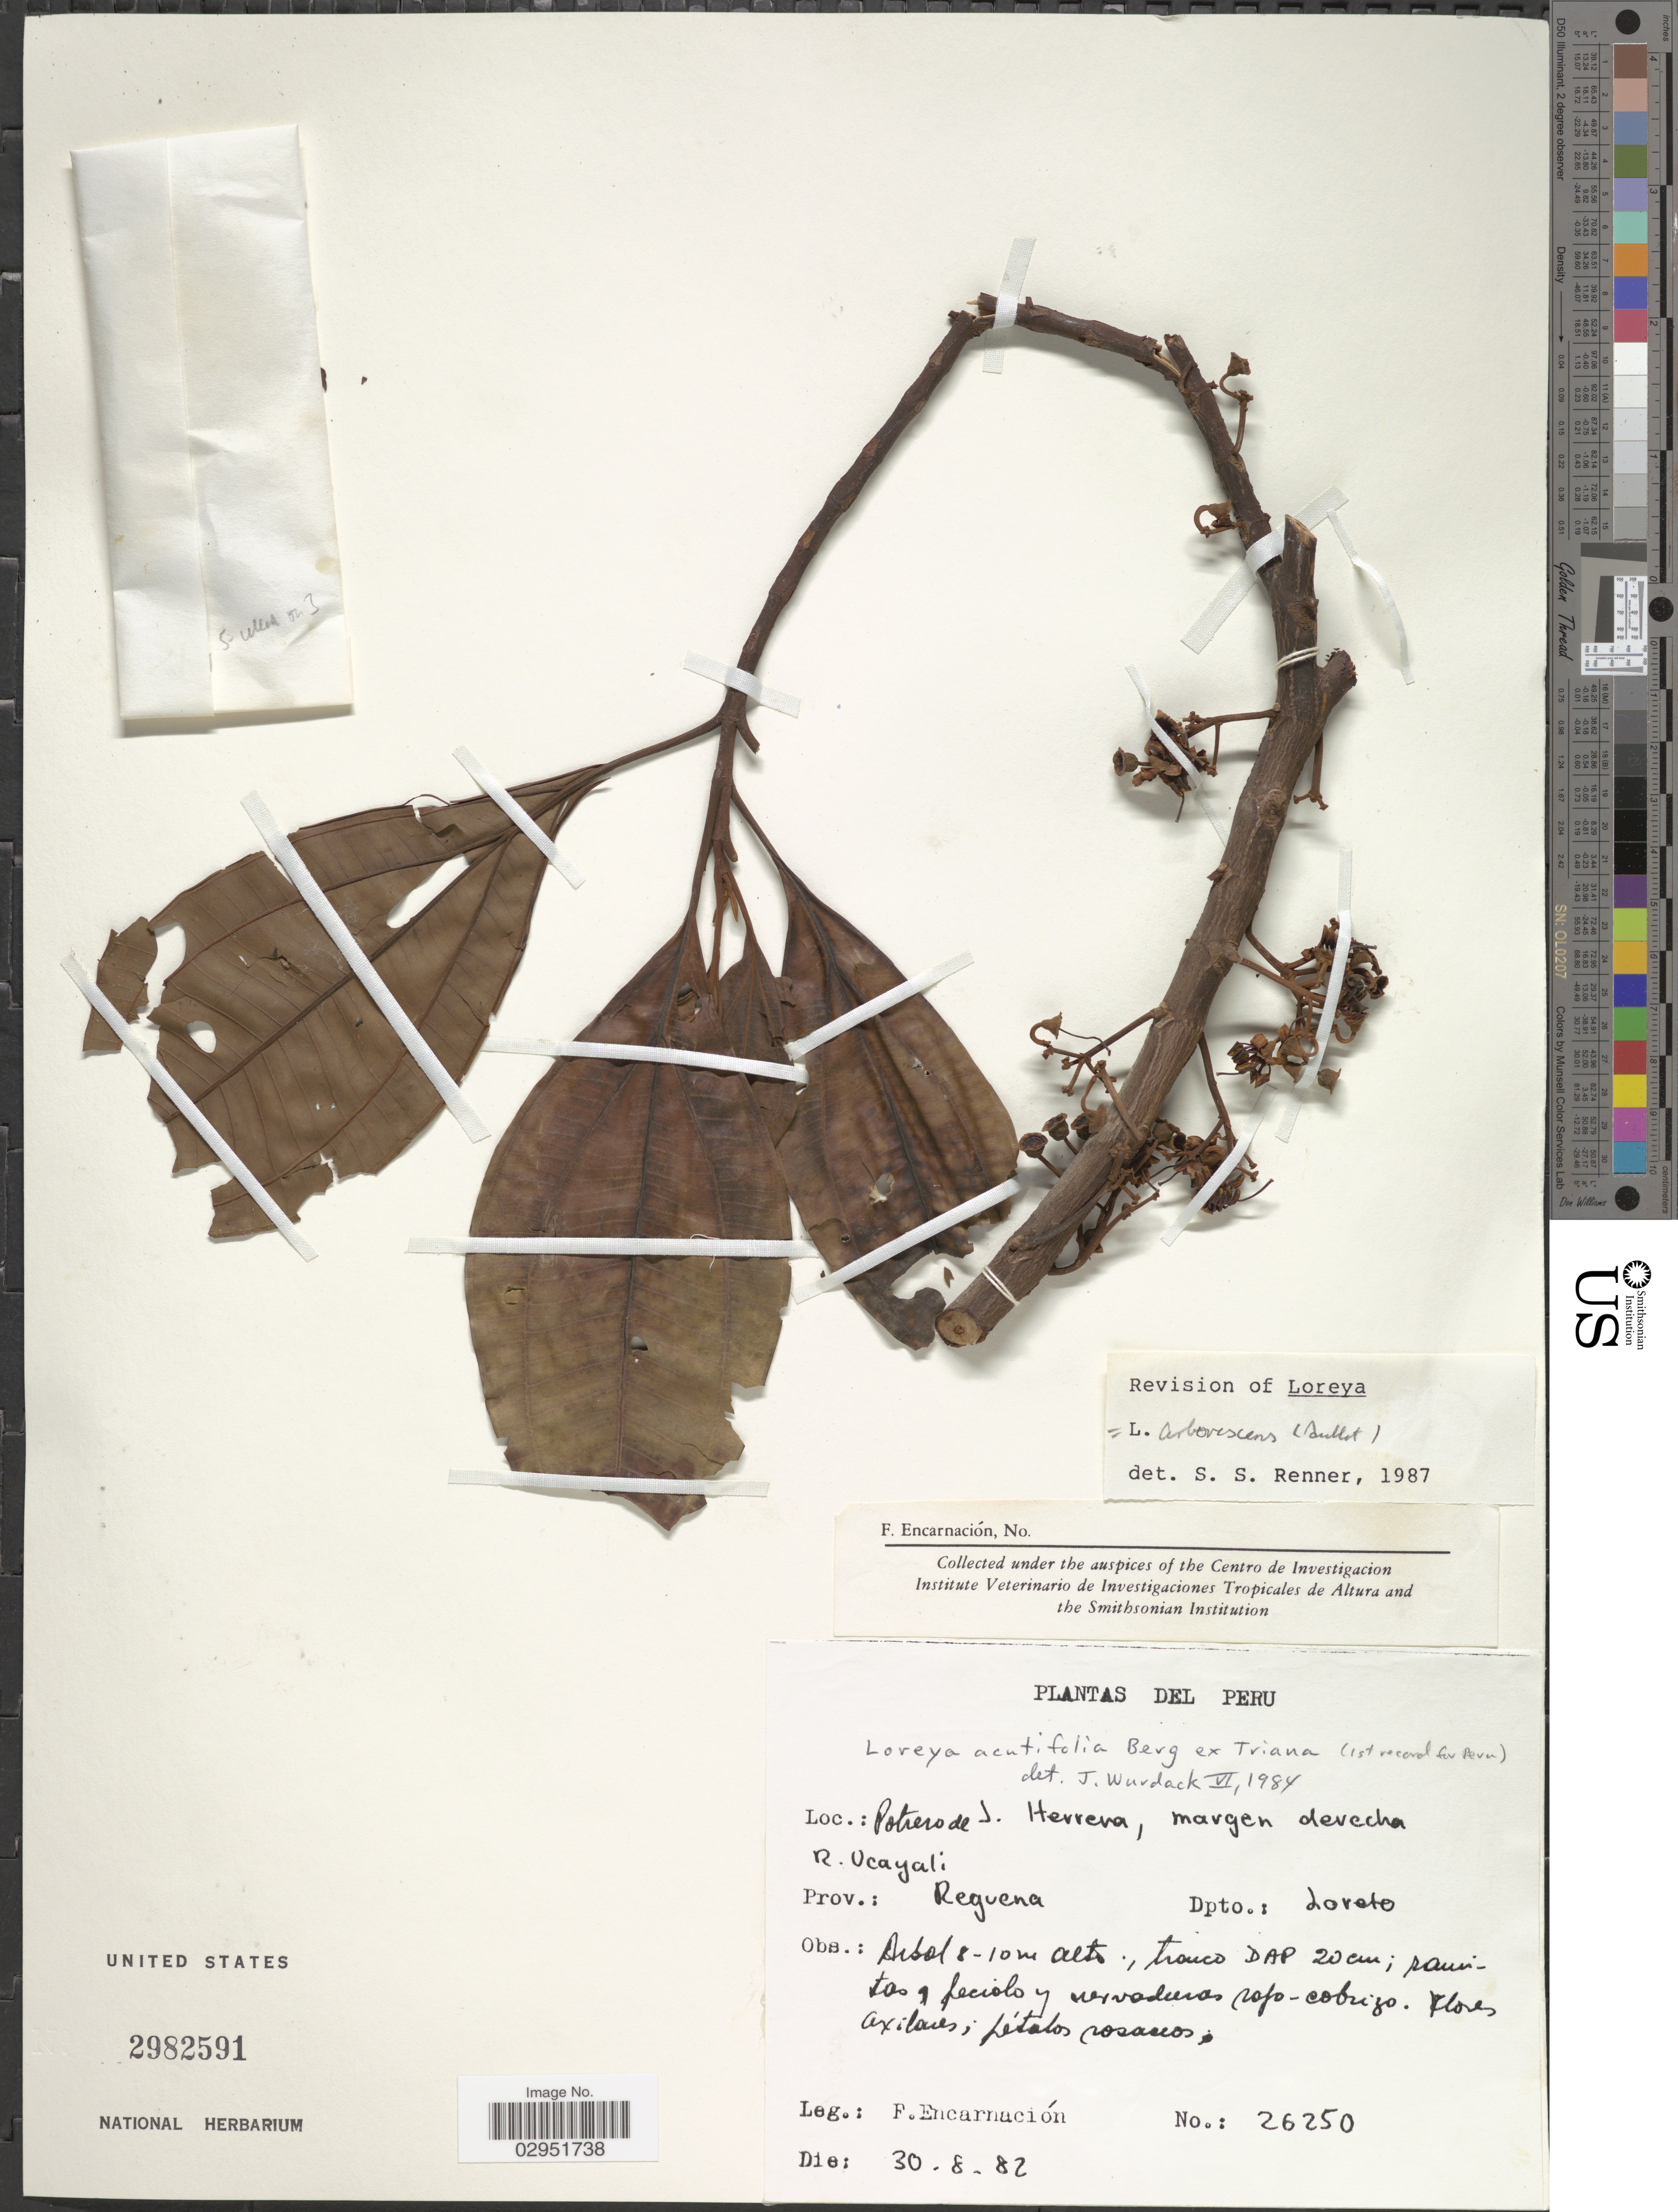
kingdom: Plantae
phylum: Tracheophyta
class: Magnoliopsida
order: Myrtales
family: Melastomataceae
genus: Bellucia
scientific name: Bellucia arborescens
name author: (Aubl.) Baill.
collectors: F. Encarnación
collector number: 26250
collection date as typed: Transcribed d/m/y: 30/8/82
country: Peru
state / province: Loreto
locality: Potrero de S. Herrera, margen derecha R. Ucayali. Prov.: Reguena. Dpto.: Loreto.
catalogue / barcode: US 2982591